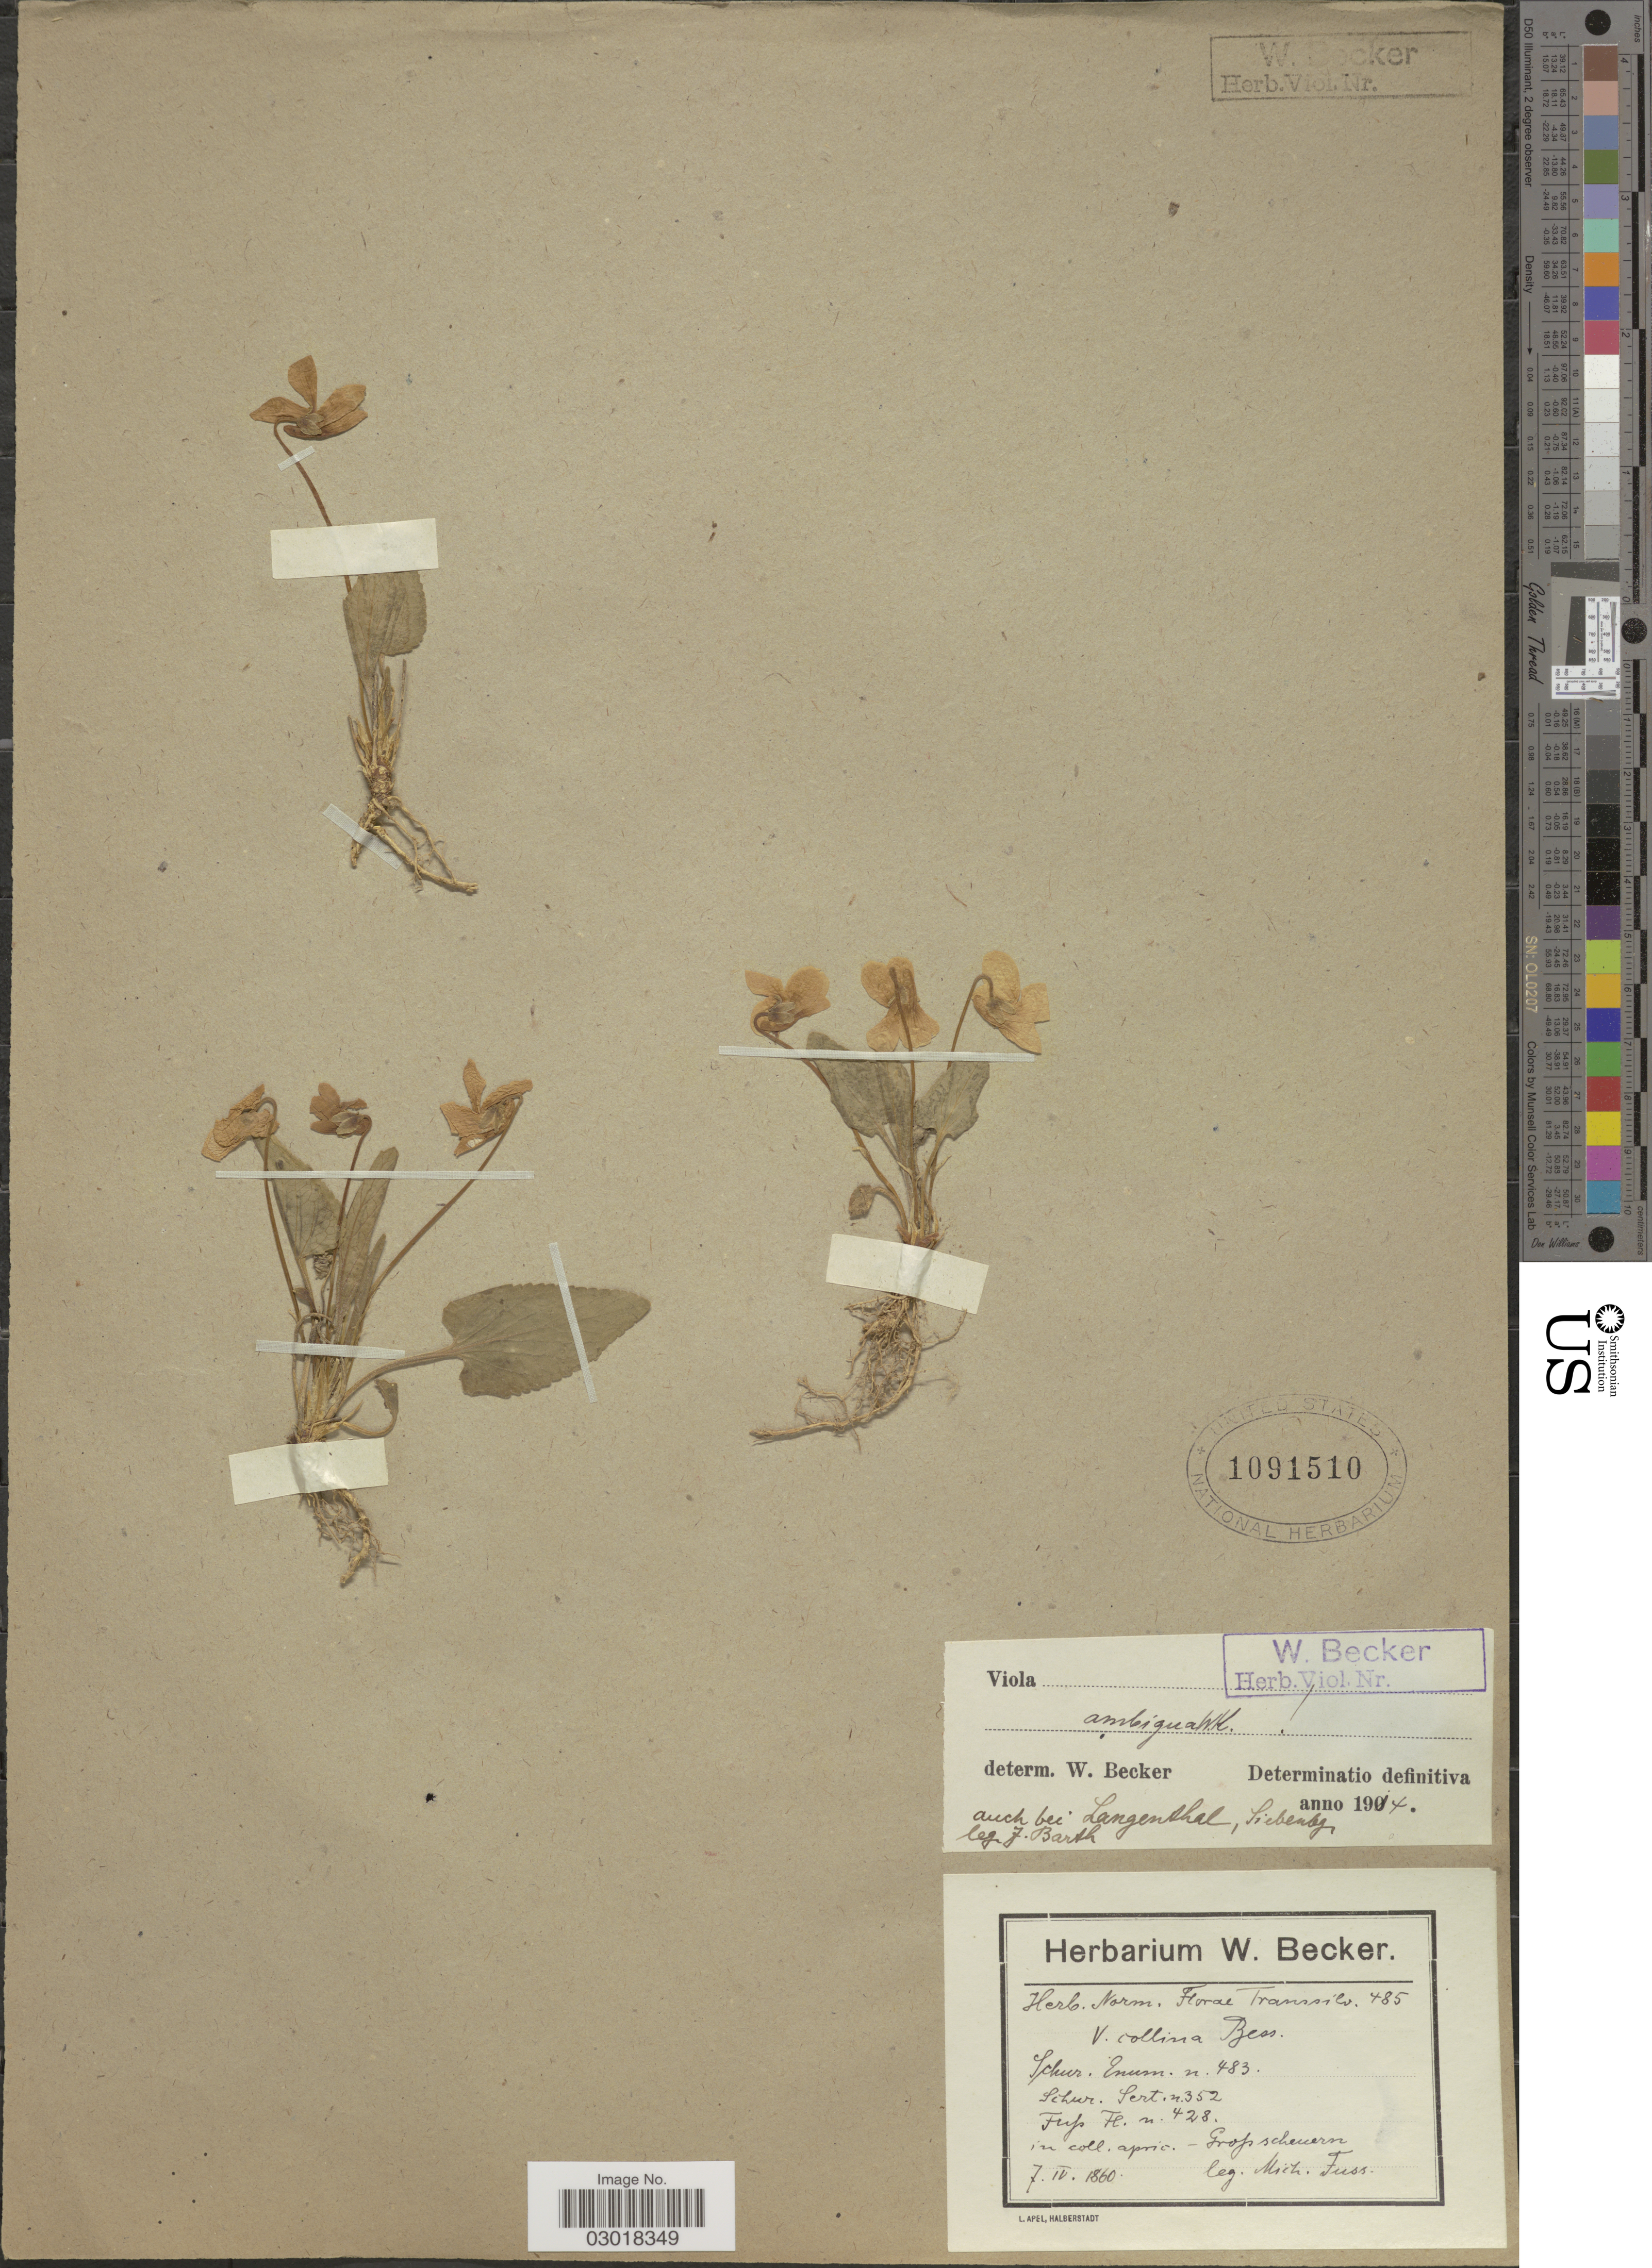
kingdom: Plantae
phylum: Tracheophyta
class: Magnoliopsida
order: Malpighiales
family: Violaceae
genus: Viola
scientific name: Viola ambigua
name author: Waldst.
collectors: M. Fuss.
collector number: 483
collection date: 1860-04-07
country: Romania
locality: In coll. apric.-Grossheuern.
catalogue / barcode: US 1091510